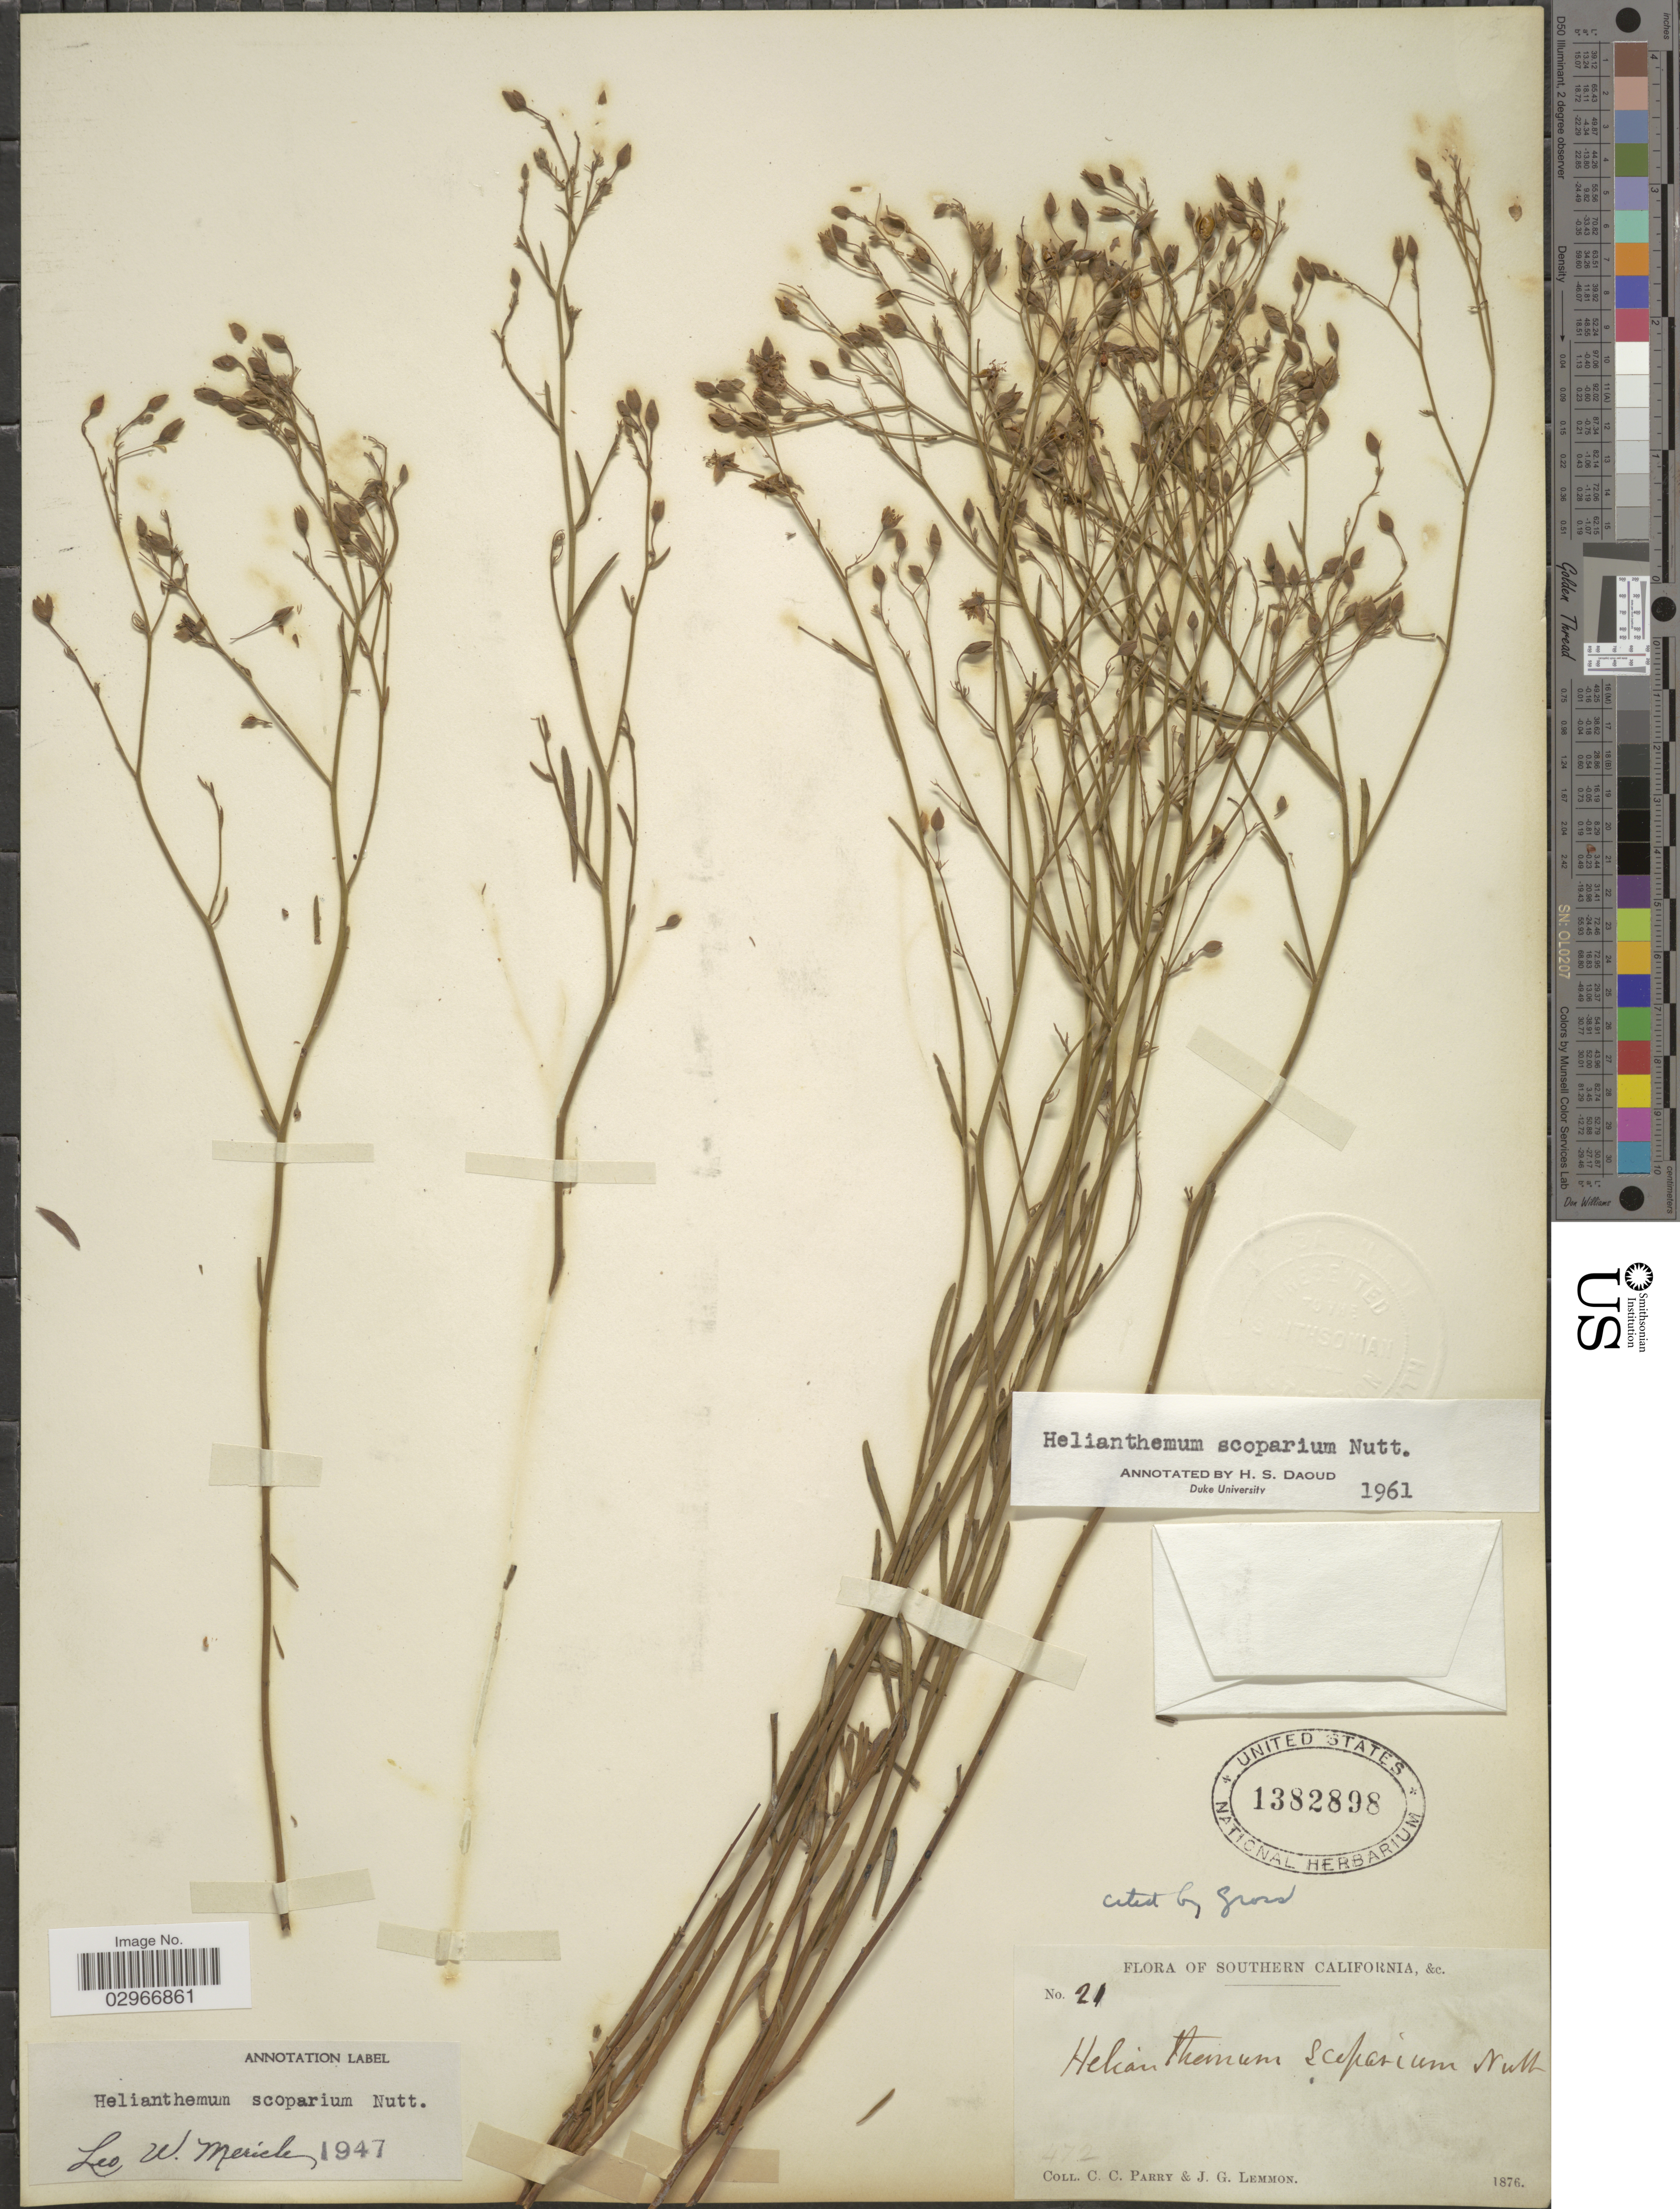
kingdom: Plantae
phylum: Tracheophyta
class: Magnoliopsida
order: Malvales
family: Cistaceae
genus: Helianthemum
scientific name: Helianthemum suffrutescens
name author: B. Schreiber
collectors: C. C. Parry & J. Lemmon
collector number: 21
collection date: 1876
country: United States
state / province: California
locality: Southern California.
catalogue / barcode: US 1382898